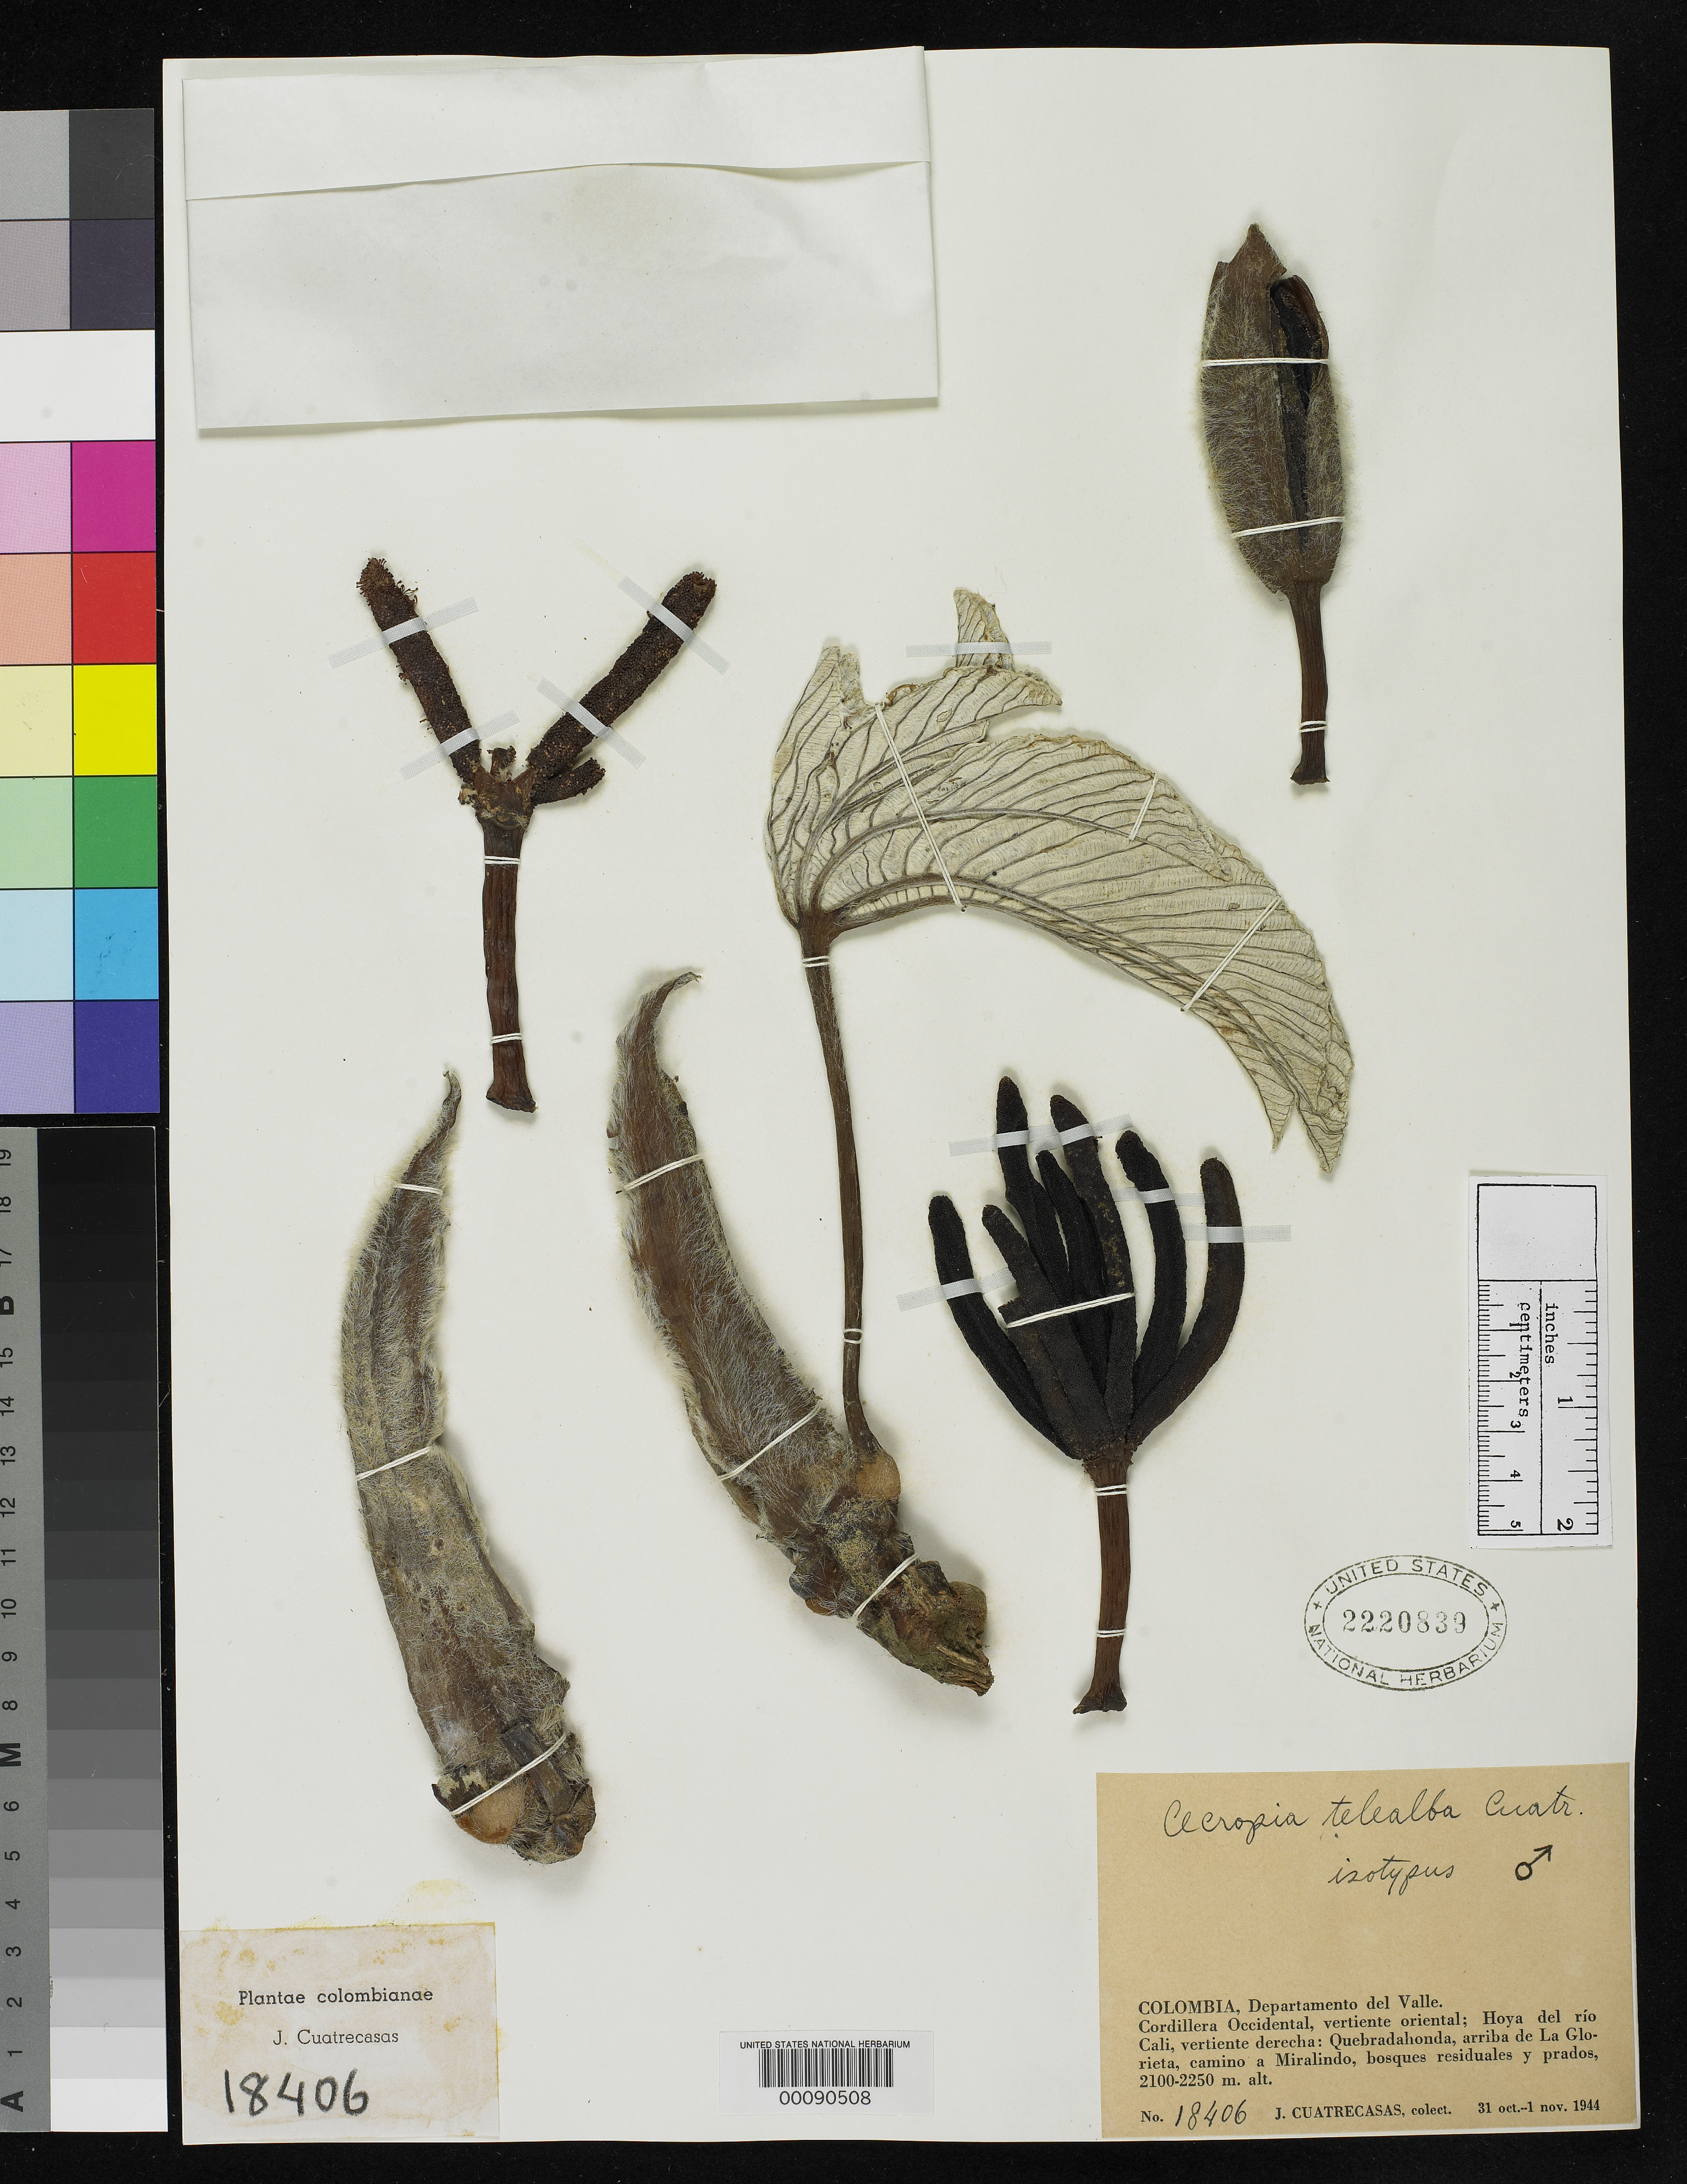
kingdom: Plantae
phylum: Tracheophyta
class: Magnoliopsida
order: Rosales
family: Urticaceae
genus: Cecropia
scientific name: Cecropia telealba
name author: Cuatrec.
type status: Isotype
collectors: J. Cuatrecasas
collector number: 18406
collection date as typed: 31 Oct 1944 to 01 Nov 1944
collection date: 1944-10-31/1944-11-01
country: Colombia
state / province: Valle del Cauca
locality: Hoya del Rio Cali, Cordillera Occidental.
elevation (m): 2100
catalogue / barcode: US 2220839